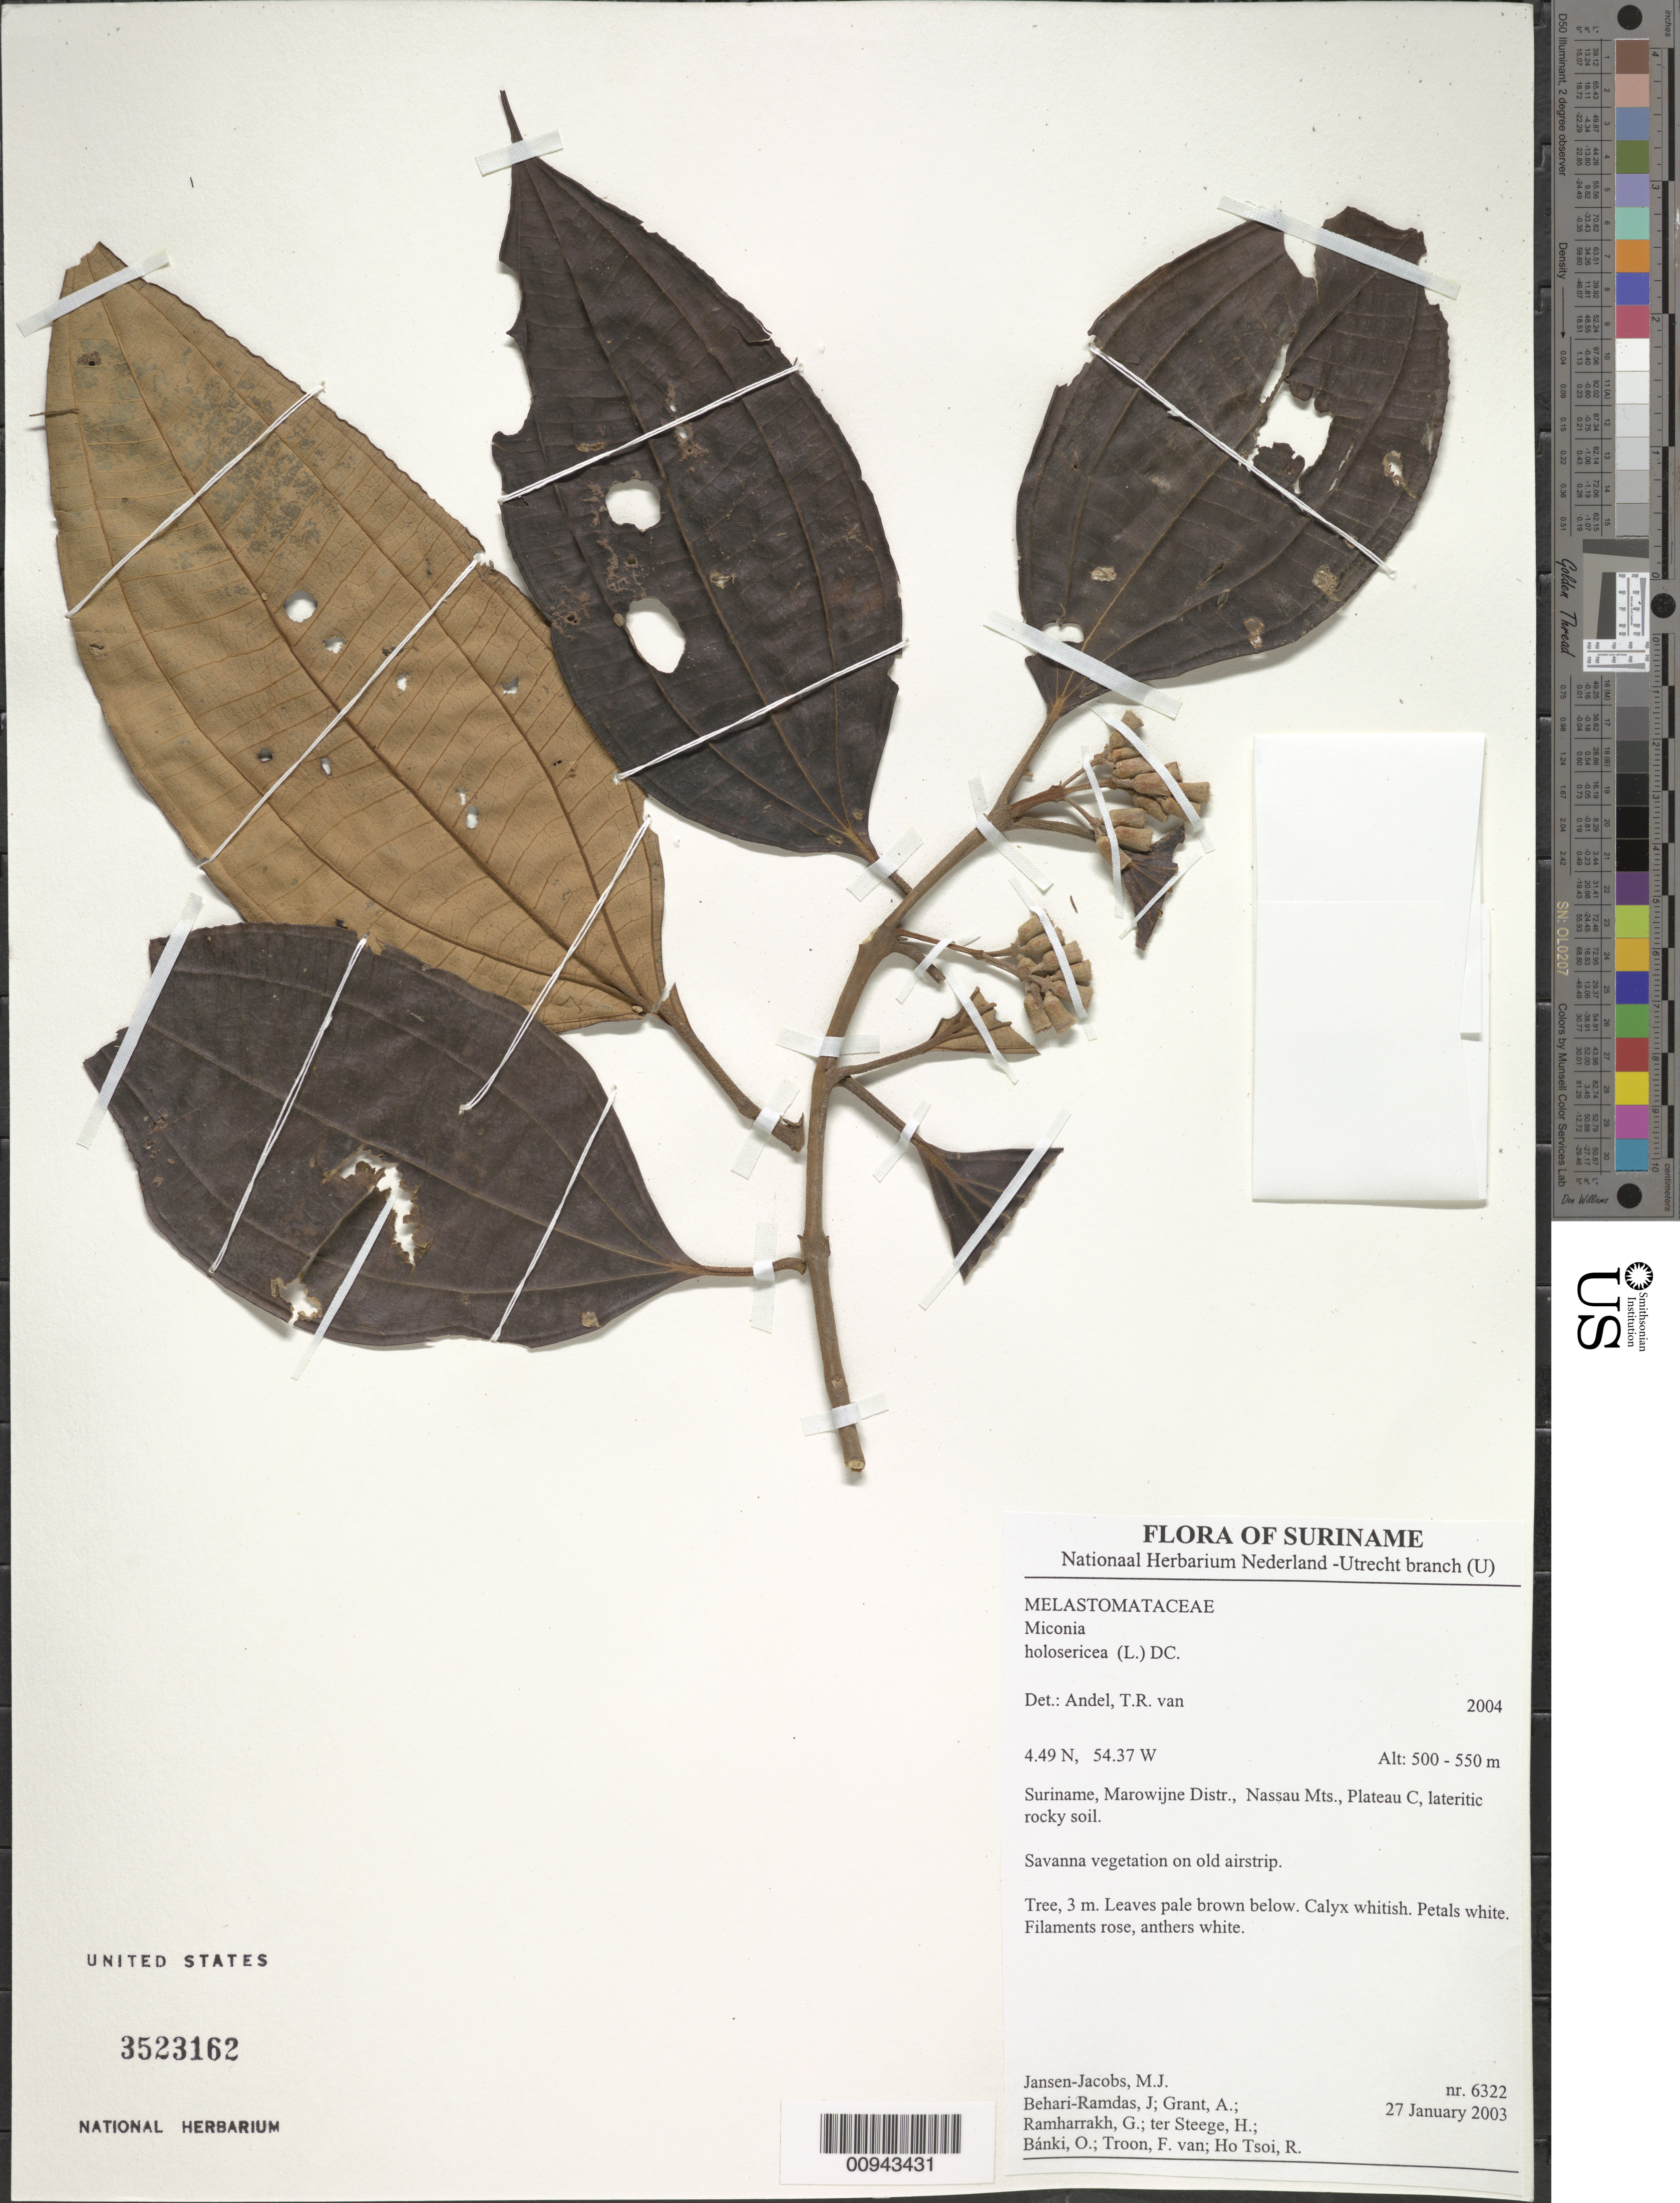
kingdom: Plantae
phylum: Tracheophyta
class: Magnoliopsida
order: Myrtales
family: Melastomataceae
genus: Miconia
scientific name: Miconia holosericea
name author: (L.) DC.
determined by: Andel, Tinde R. van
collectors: M. J. Jansen-Jacobs, J. Behari-Ramdas, A. Grant, G. Ramharrakh, H. ter Steege, O. Bánki, F. Van Troon & R. Ho Tsoi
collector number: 6322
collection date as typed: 27-Jan-03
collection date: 2003-01-27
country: Suriname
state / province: Marowijne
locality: Nassau Mts., Plateau C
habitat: Lateritic rocky soil. Savanna vegetation on old airstrip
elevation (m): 500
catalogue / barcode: US 3523162